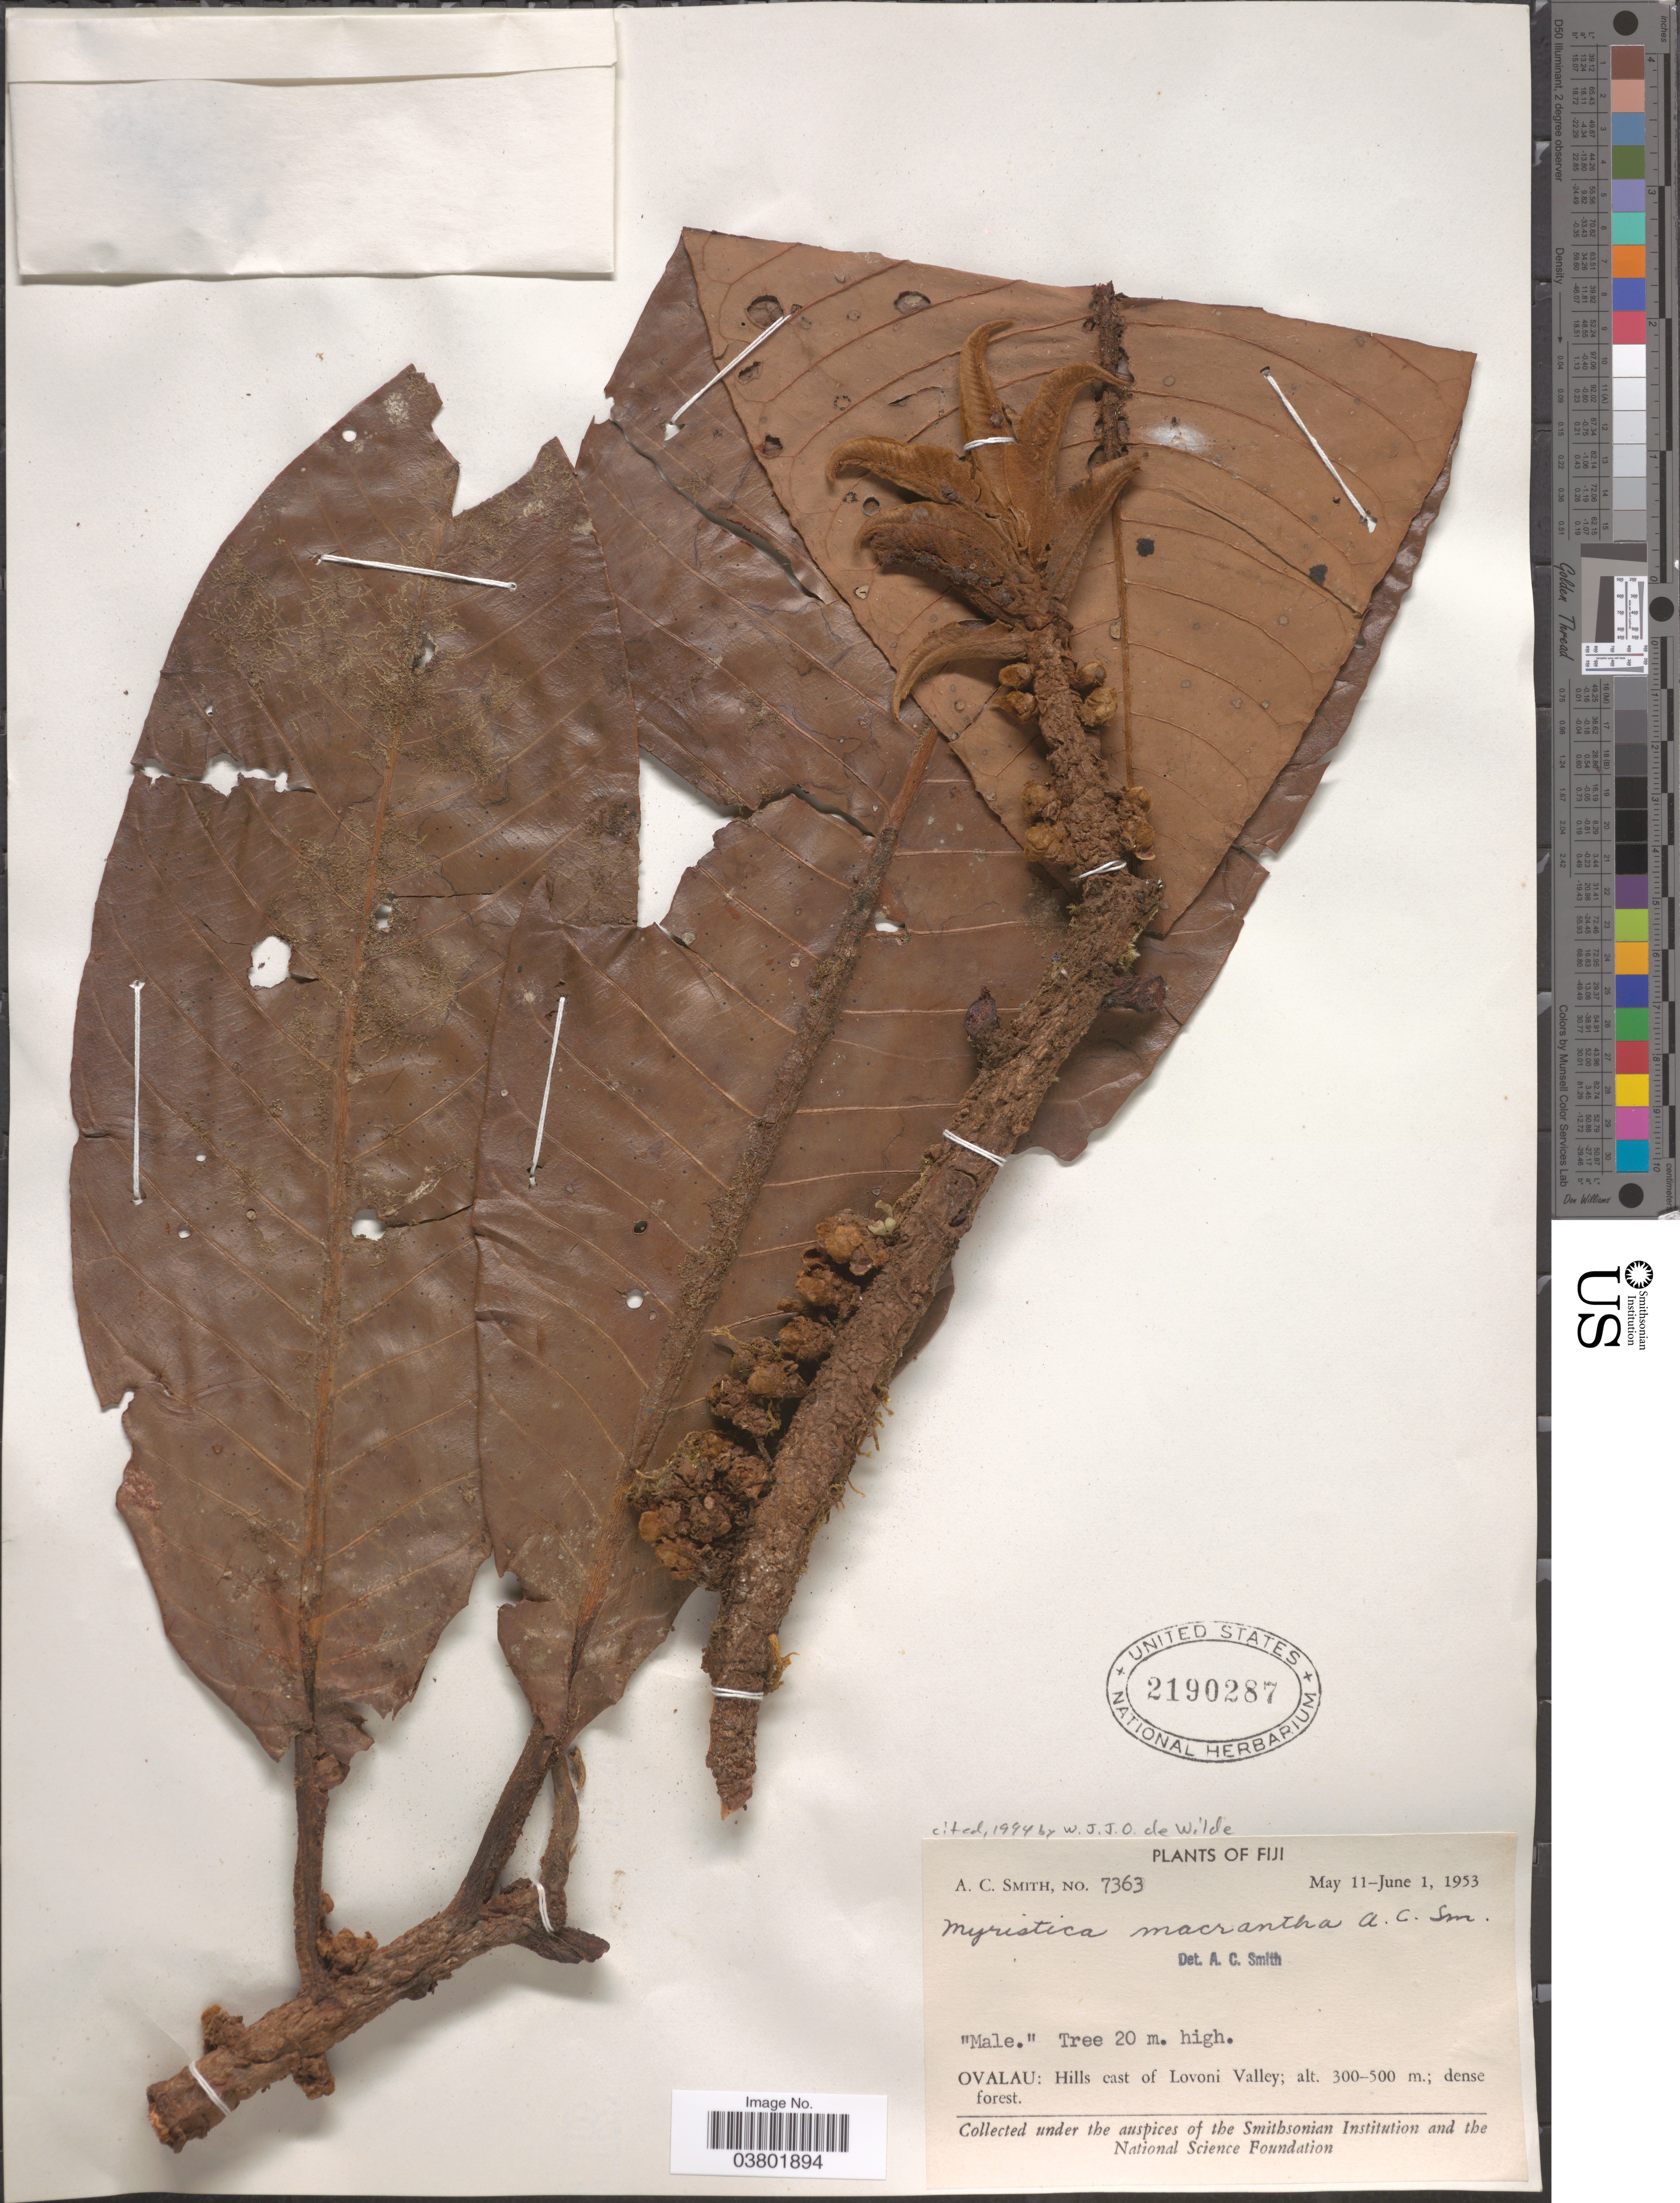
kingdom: Plantae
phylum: Tracheophyta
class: Magnoliopsida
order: Magnoliales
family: Myristicaceae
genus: Myristica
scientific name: Myristica macrantha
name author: A.C. Sm.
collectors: A. C. Smith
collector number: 7363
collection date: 1953-05-11/1953-06-01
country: Fiji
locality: Ovalau: Hills east of Lovoni Valley.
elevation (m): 300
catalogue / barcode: US 2190287